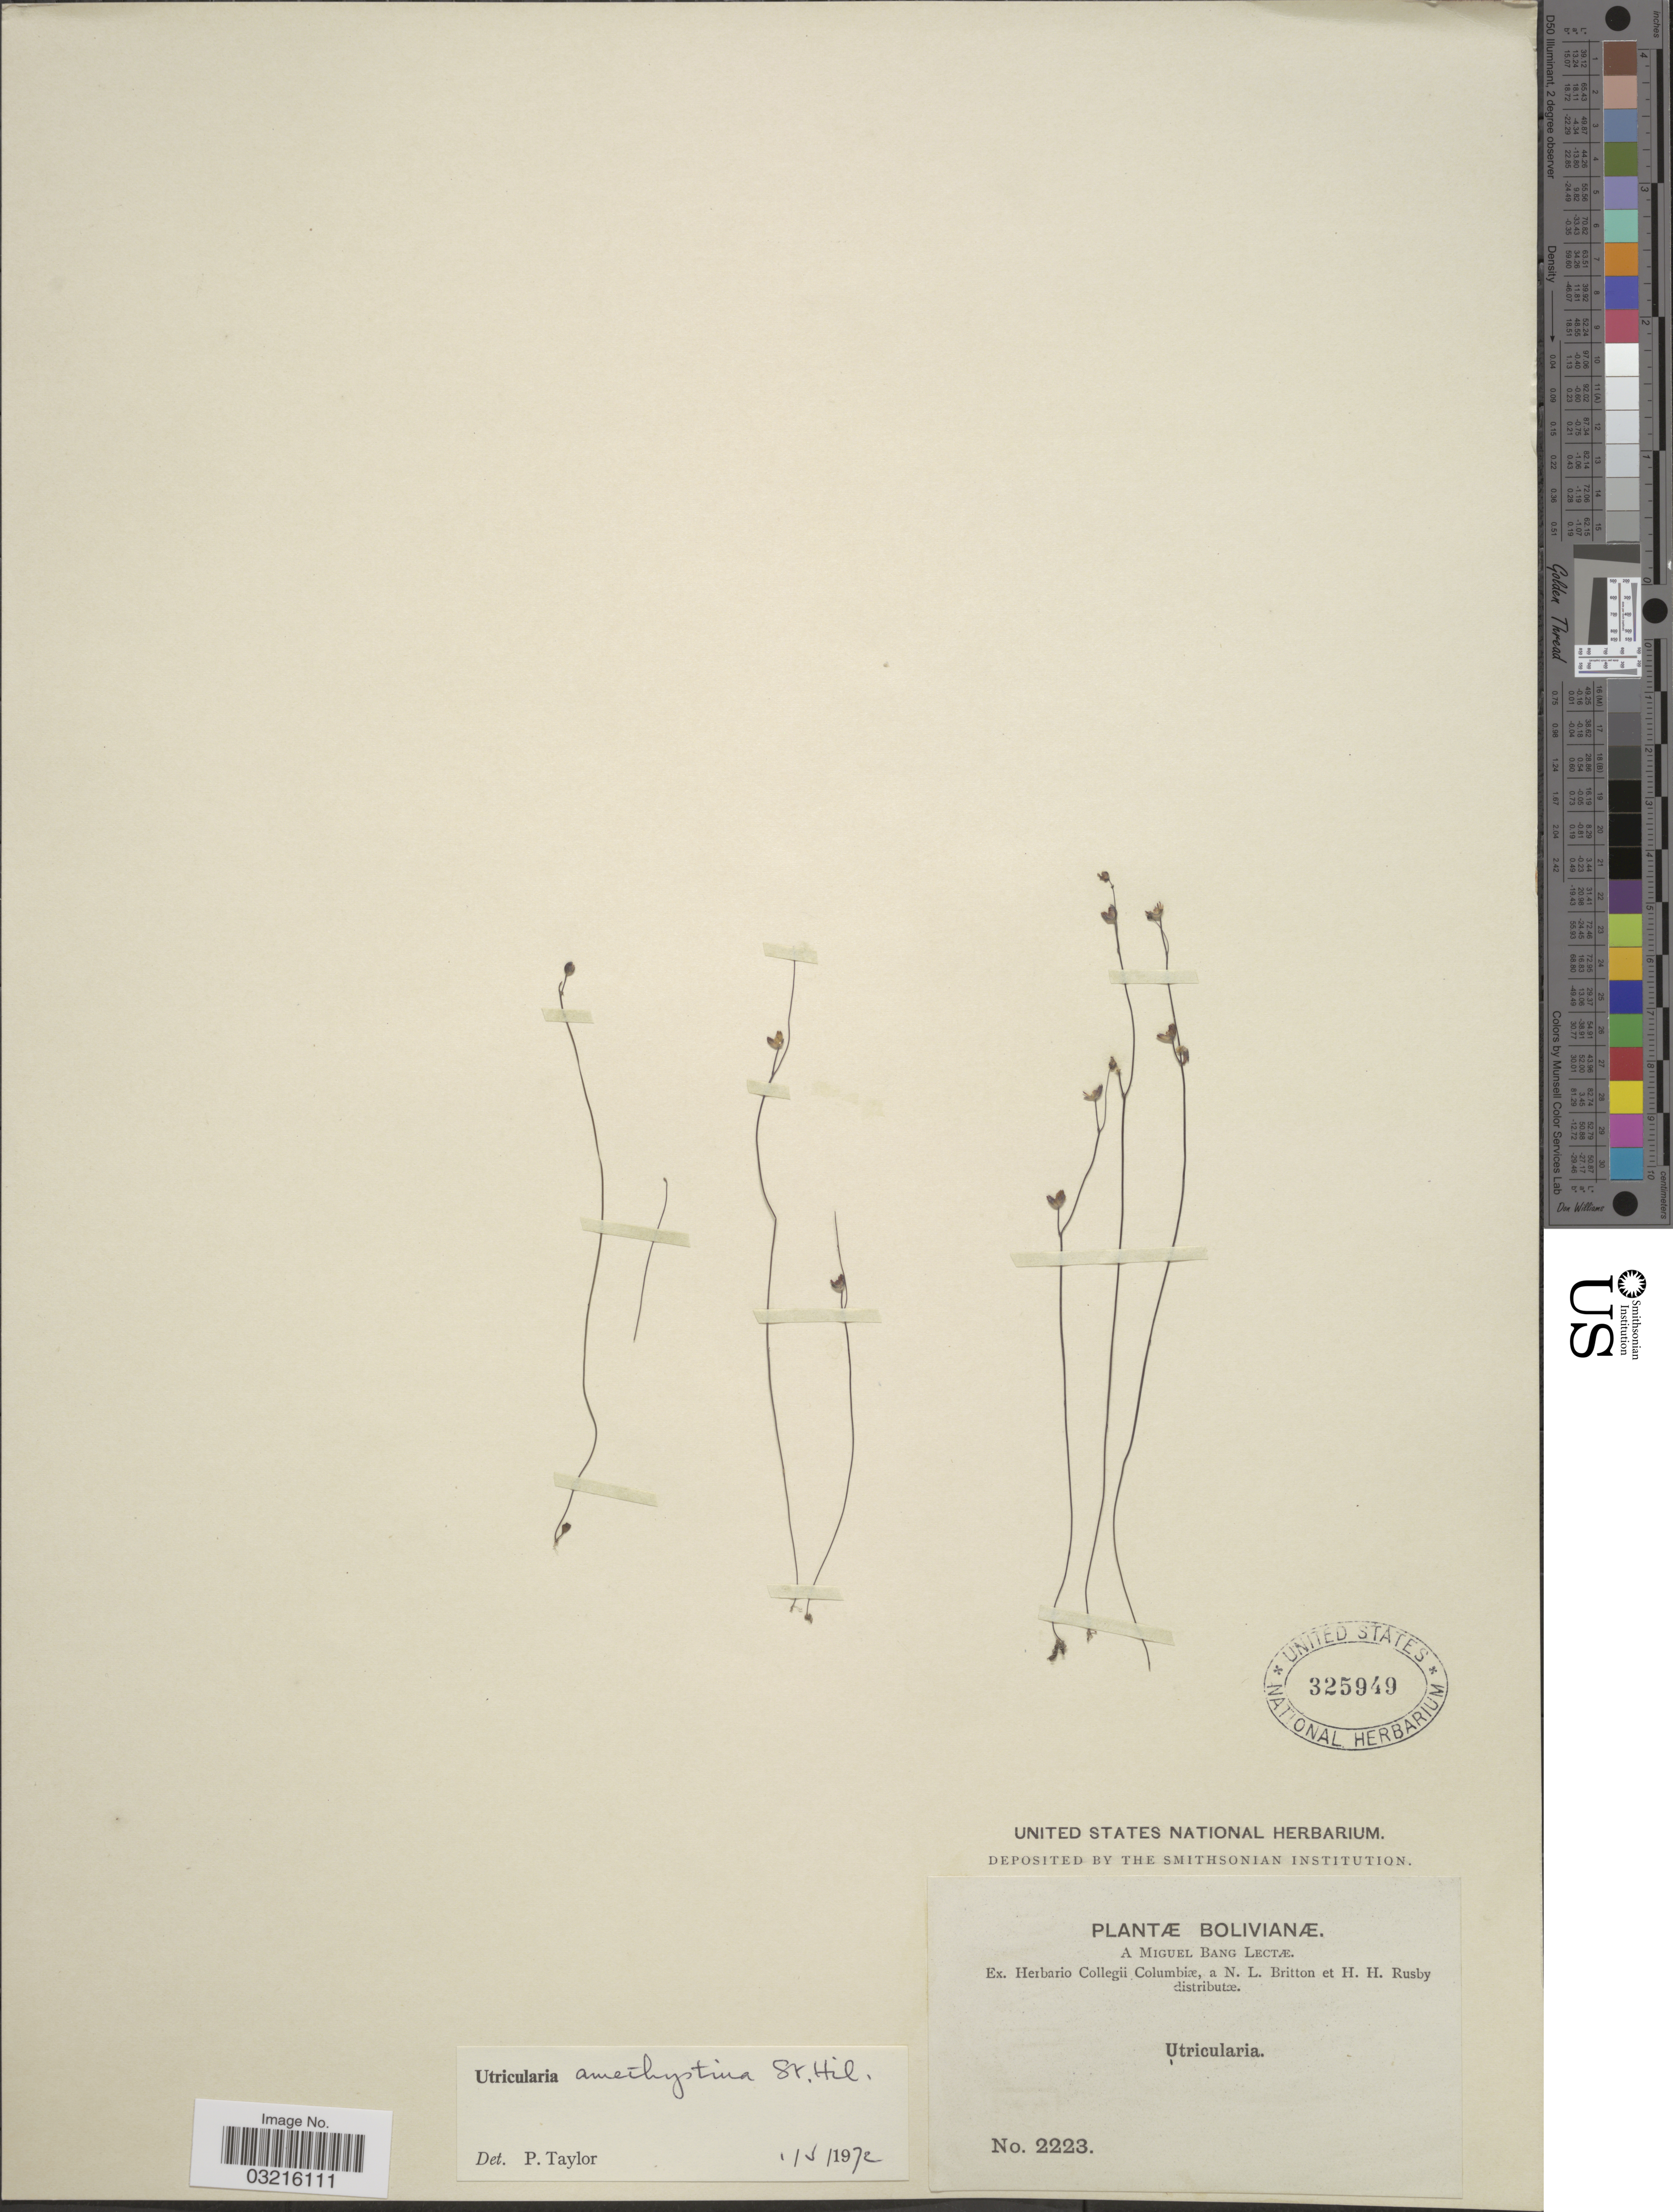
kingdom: Plantae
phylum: Tracheophyta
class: Magnoliopsida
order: Lamiales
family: Lentibulariaceae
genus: Utricularia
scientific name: Utricularia amethystina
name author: Salzm. ex A. St.-Hil. & Girard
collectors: M. Bang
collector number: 2223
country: Bolivia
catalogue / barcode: US 325949